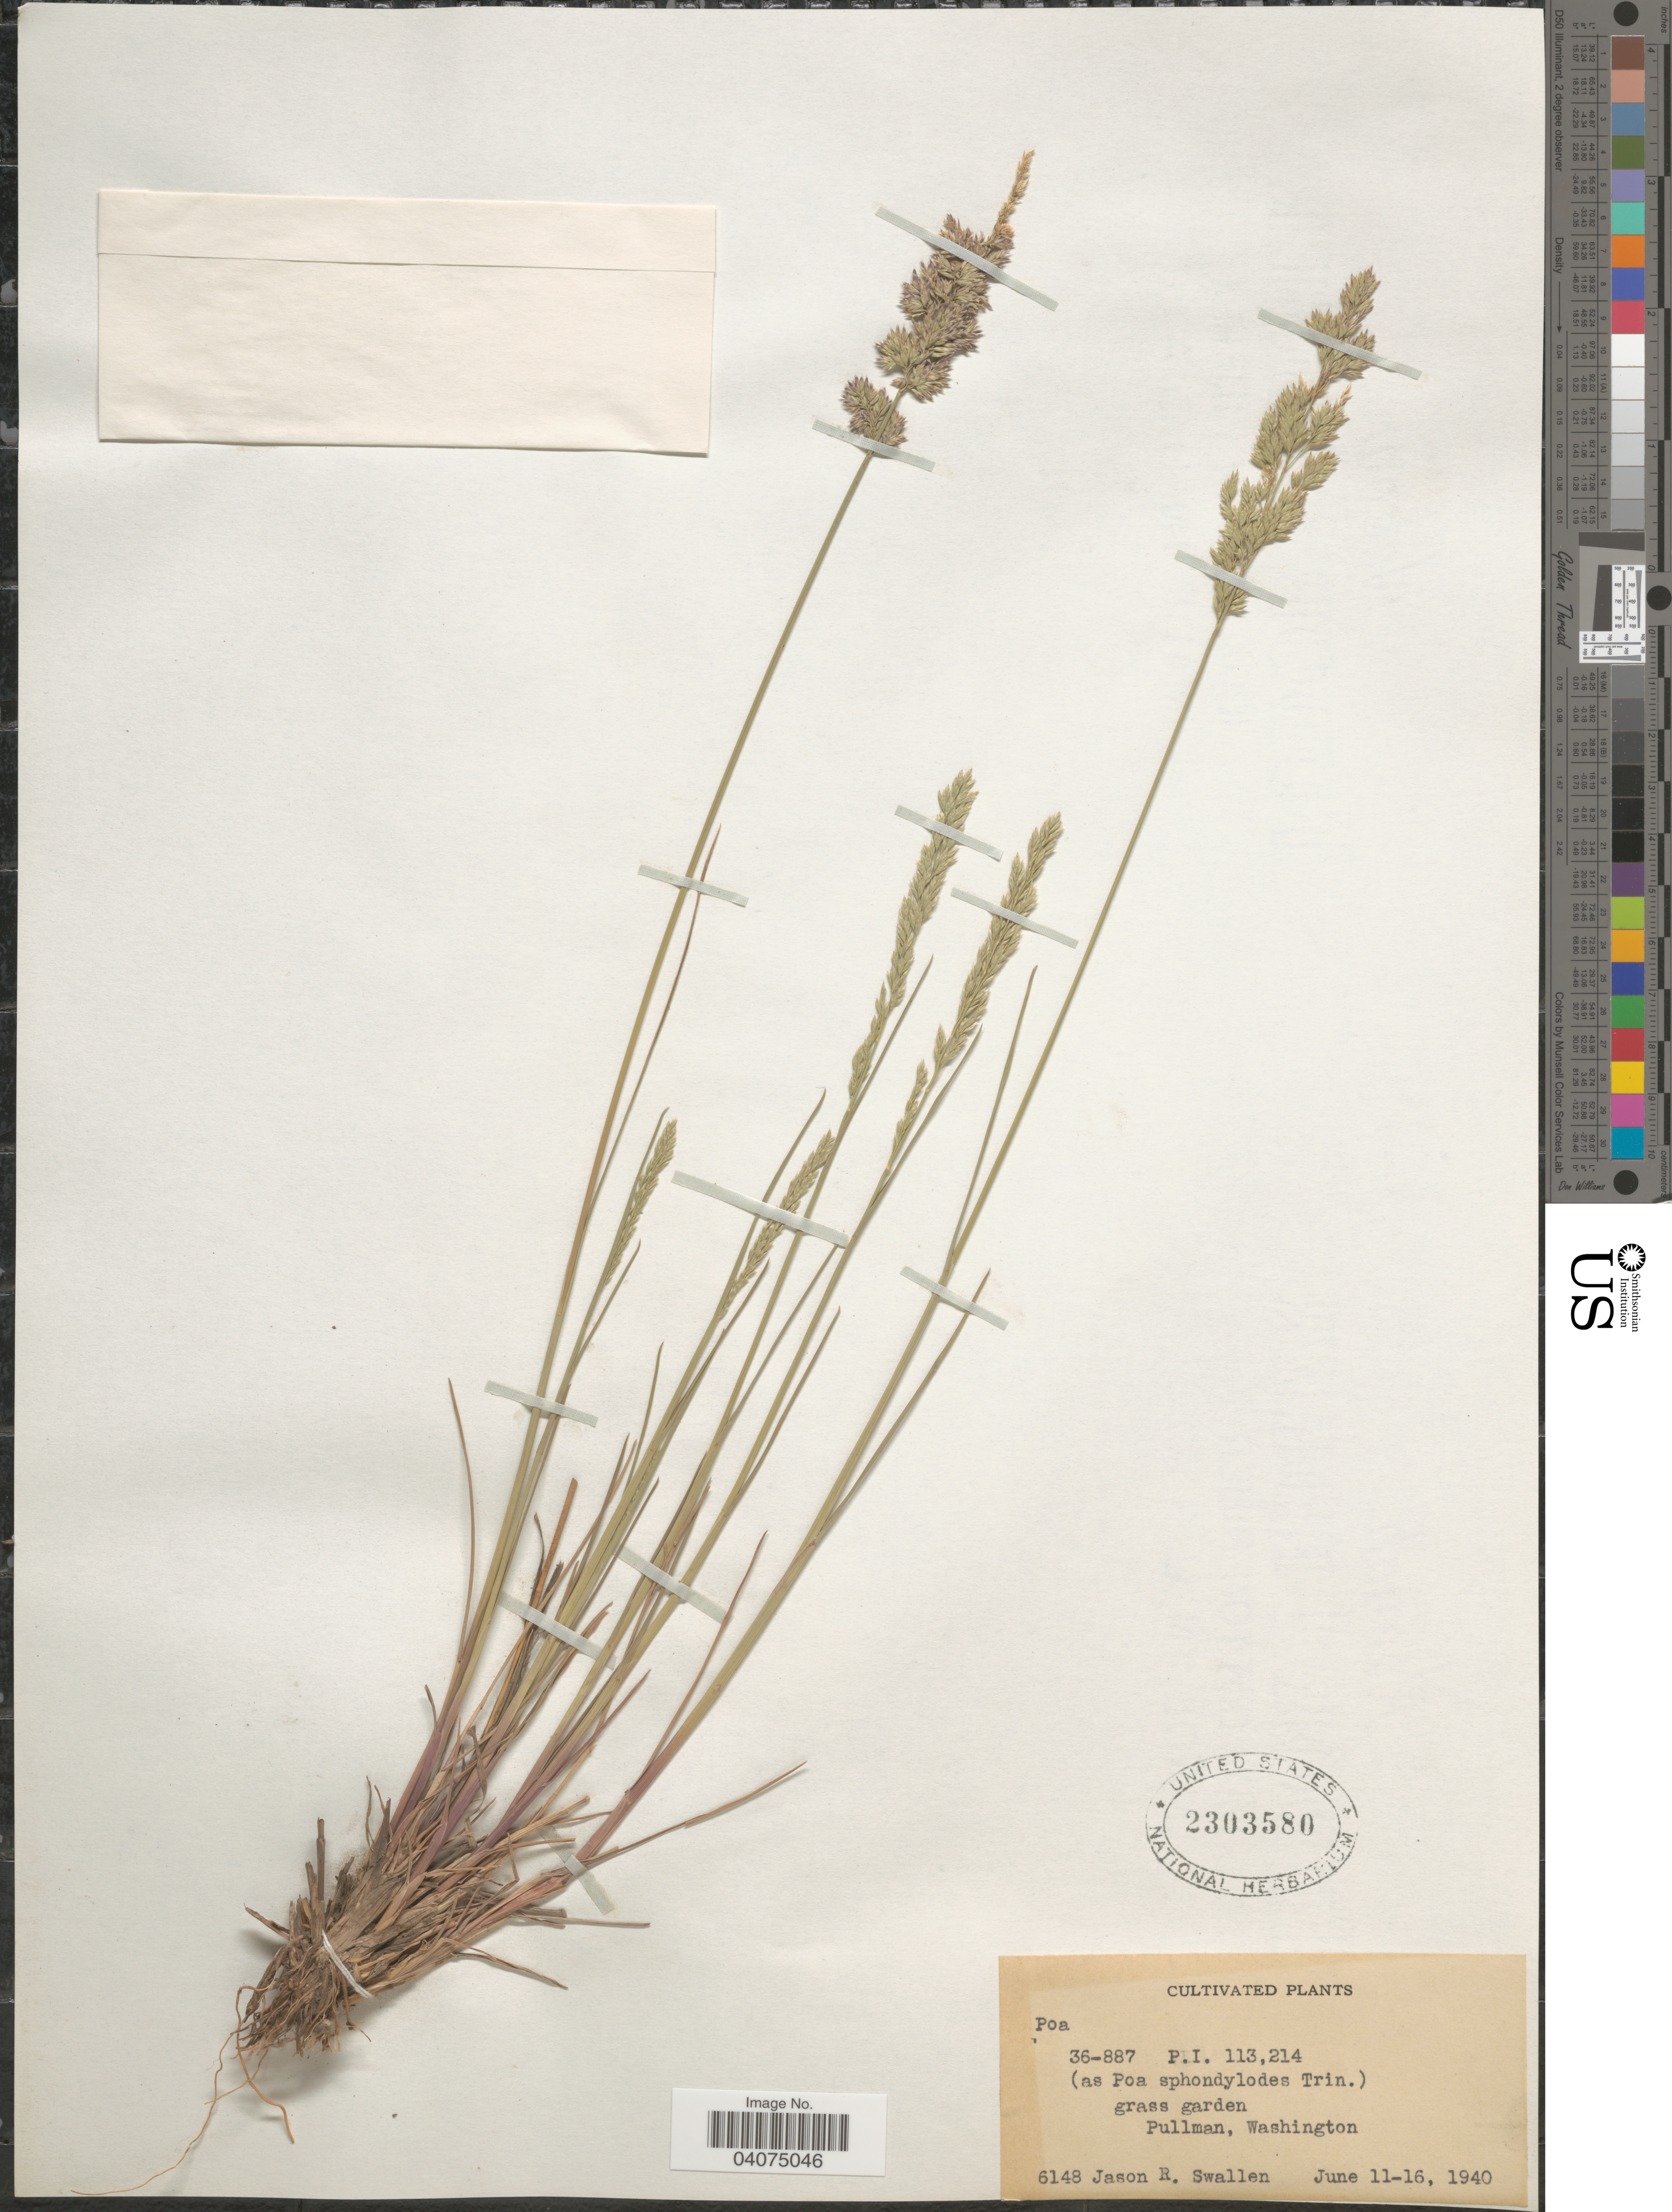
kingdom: Plantae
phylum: Tracheophyta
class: Liliopsida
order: Poales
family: Poaceae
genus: Poa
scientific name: Poa sp.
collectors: J. R. Swallen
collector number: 6148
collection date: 1940-06-11/1940-06-16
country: United States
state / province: Washington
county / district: Whitman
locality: Grass garden, Pullman.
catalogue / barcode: US 2303580